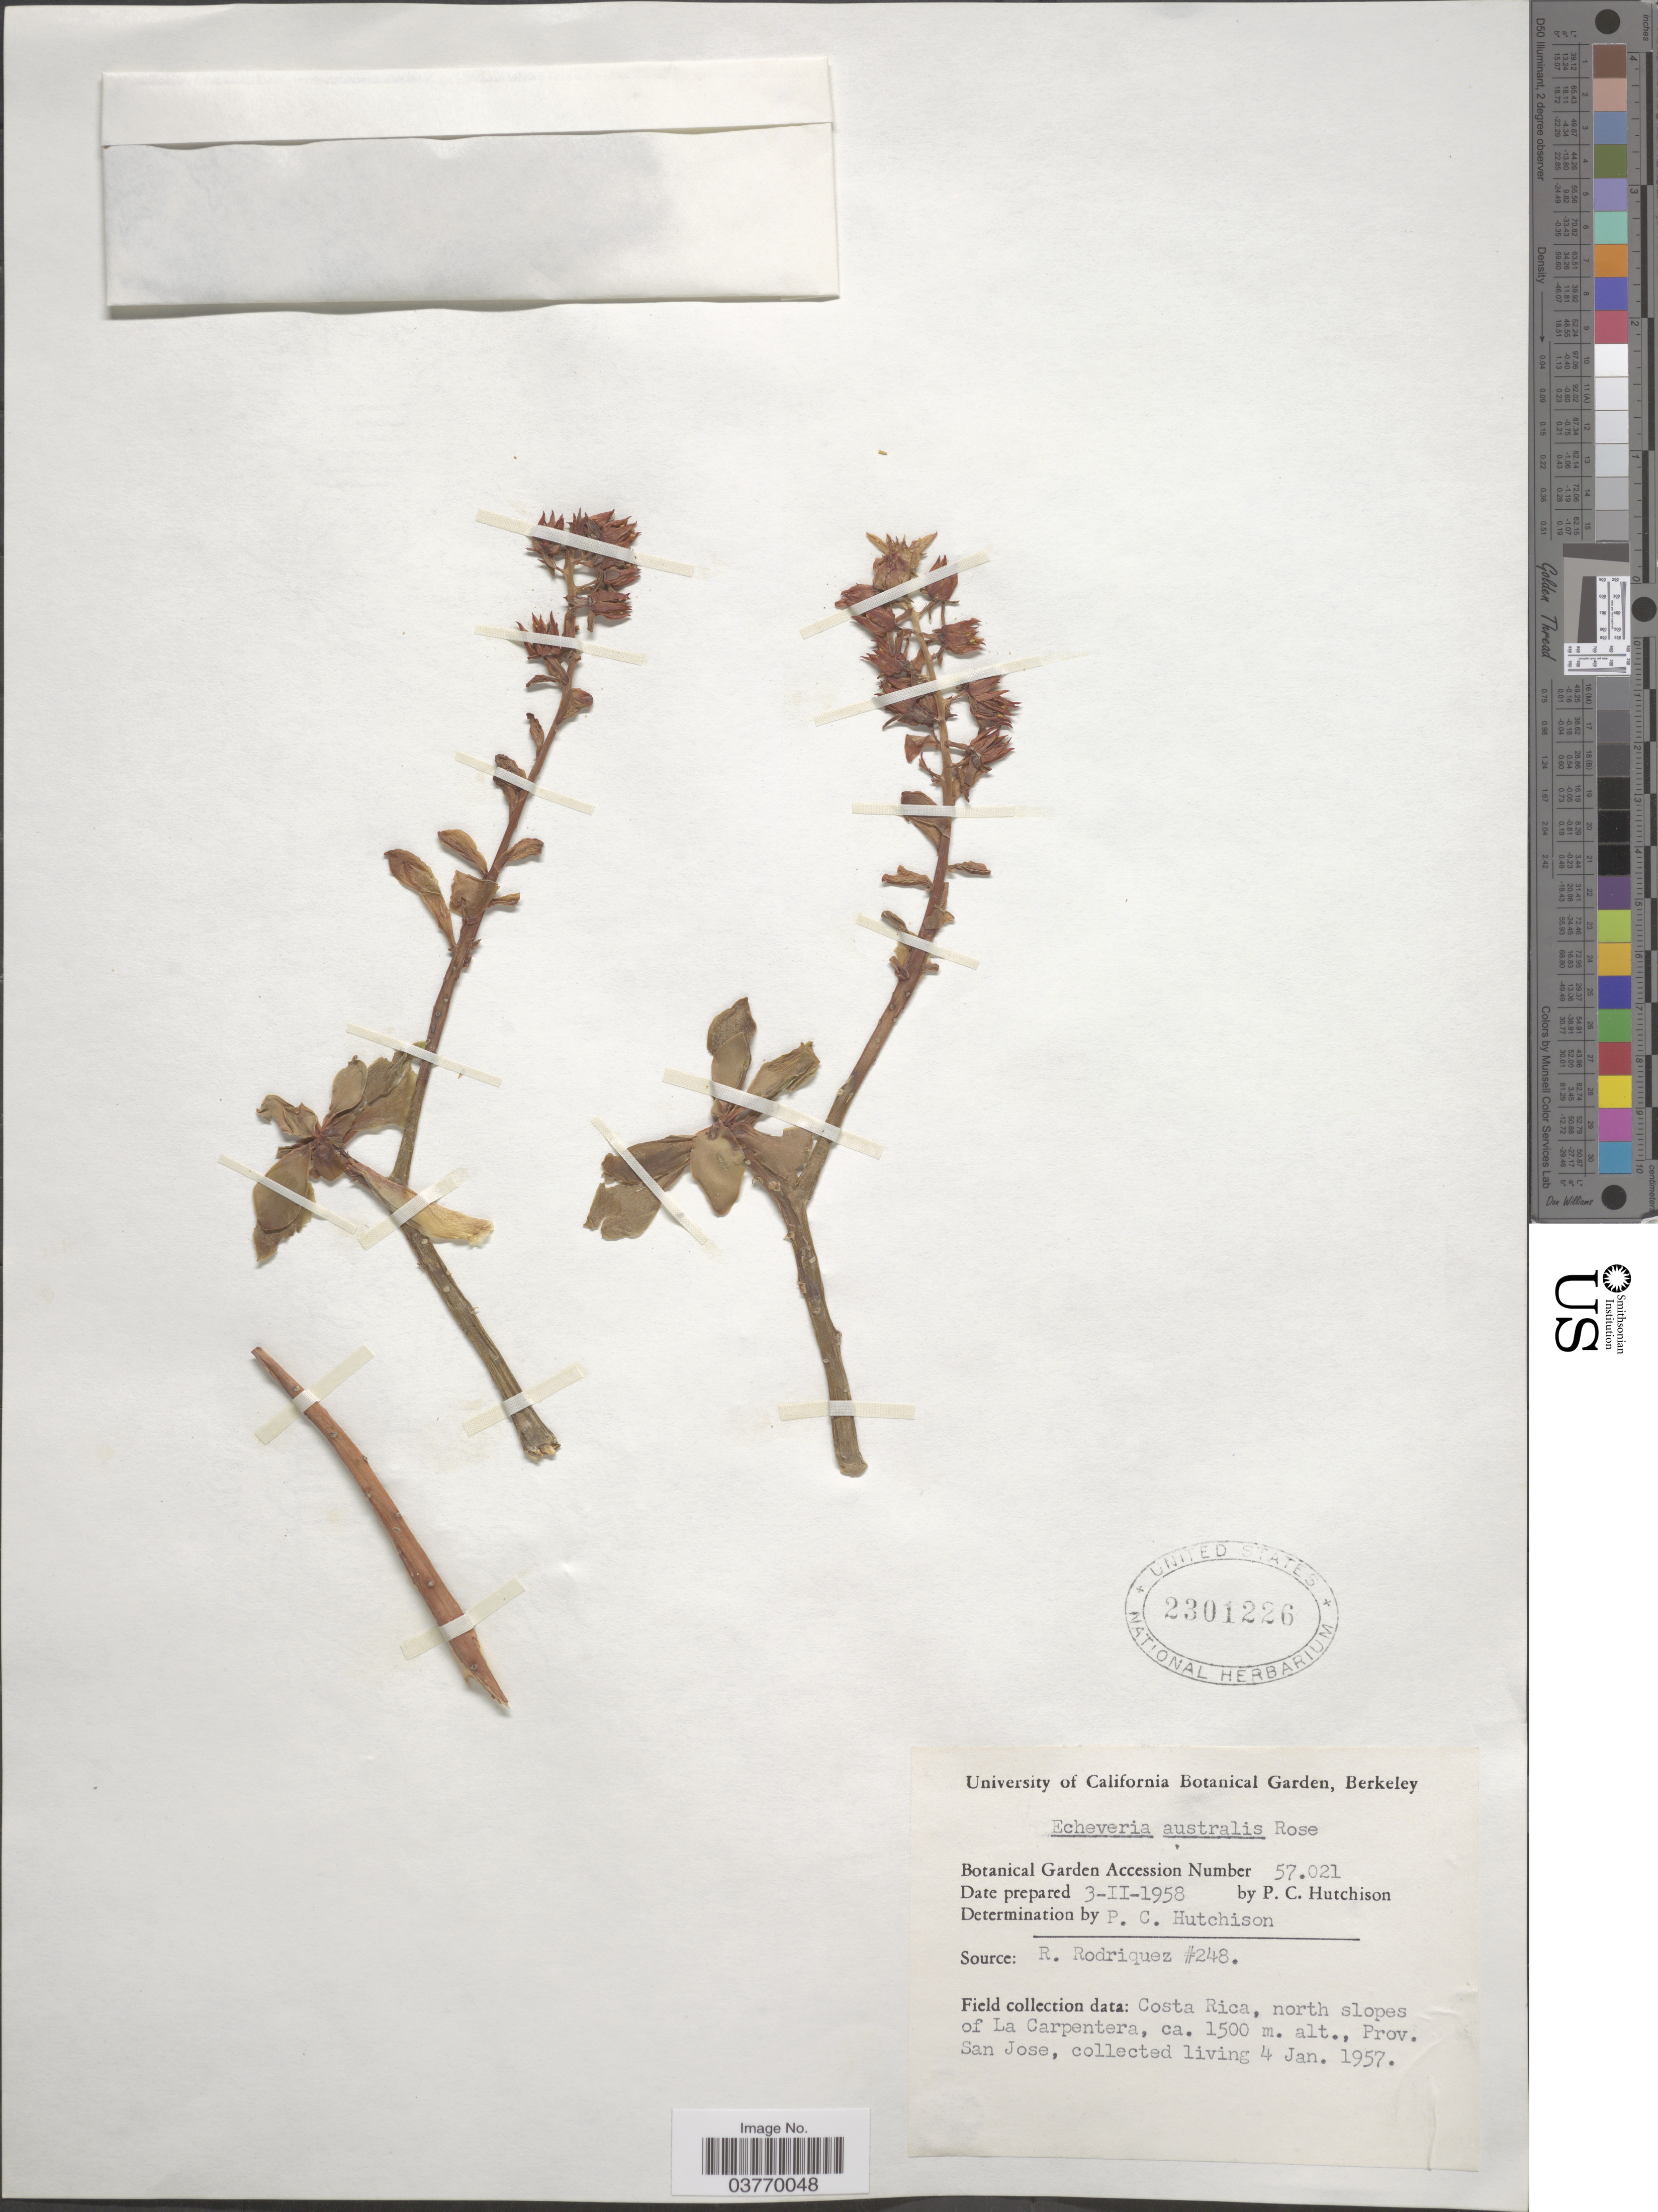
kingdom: Plantae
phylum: Tracheophyta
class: Magnoliopsida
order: Saxifragales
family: Crassulaceae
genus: Echeveria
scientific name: Echeveria australis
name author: Rose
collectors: P. C. Hutchison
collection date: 1958-02-03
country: United States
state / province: California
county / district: Alameda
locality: University of California Botanical Garden, Berkeley.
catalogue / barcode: US 2301226